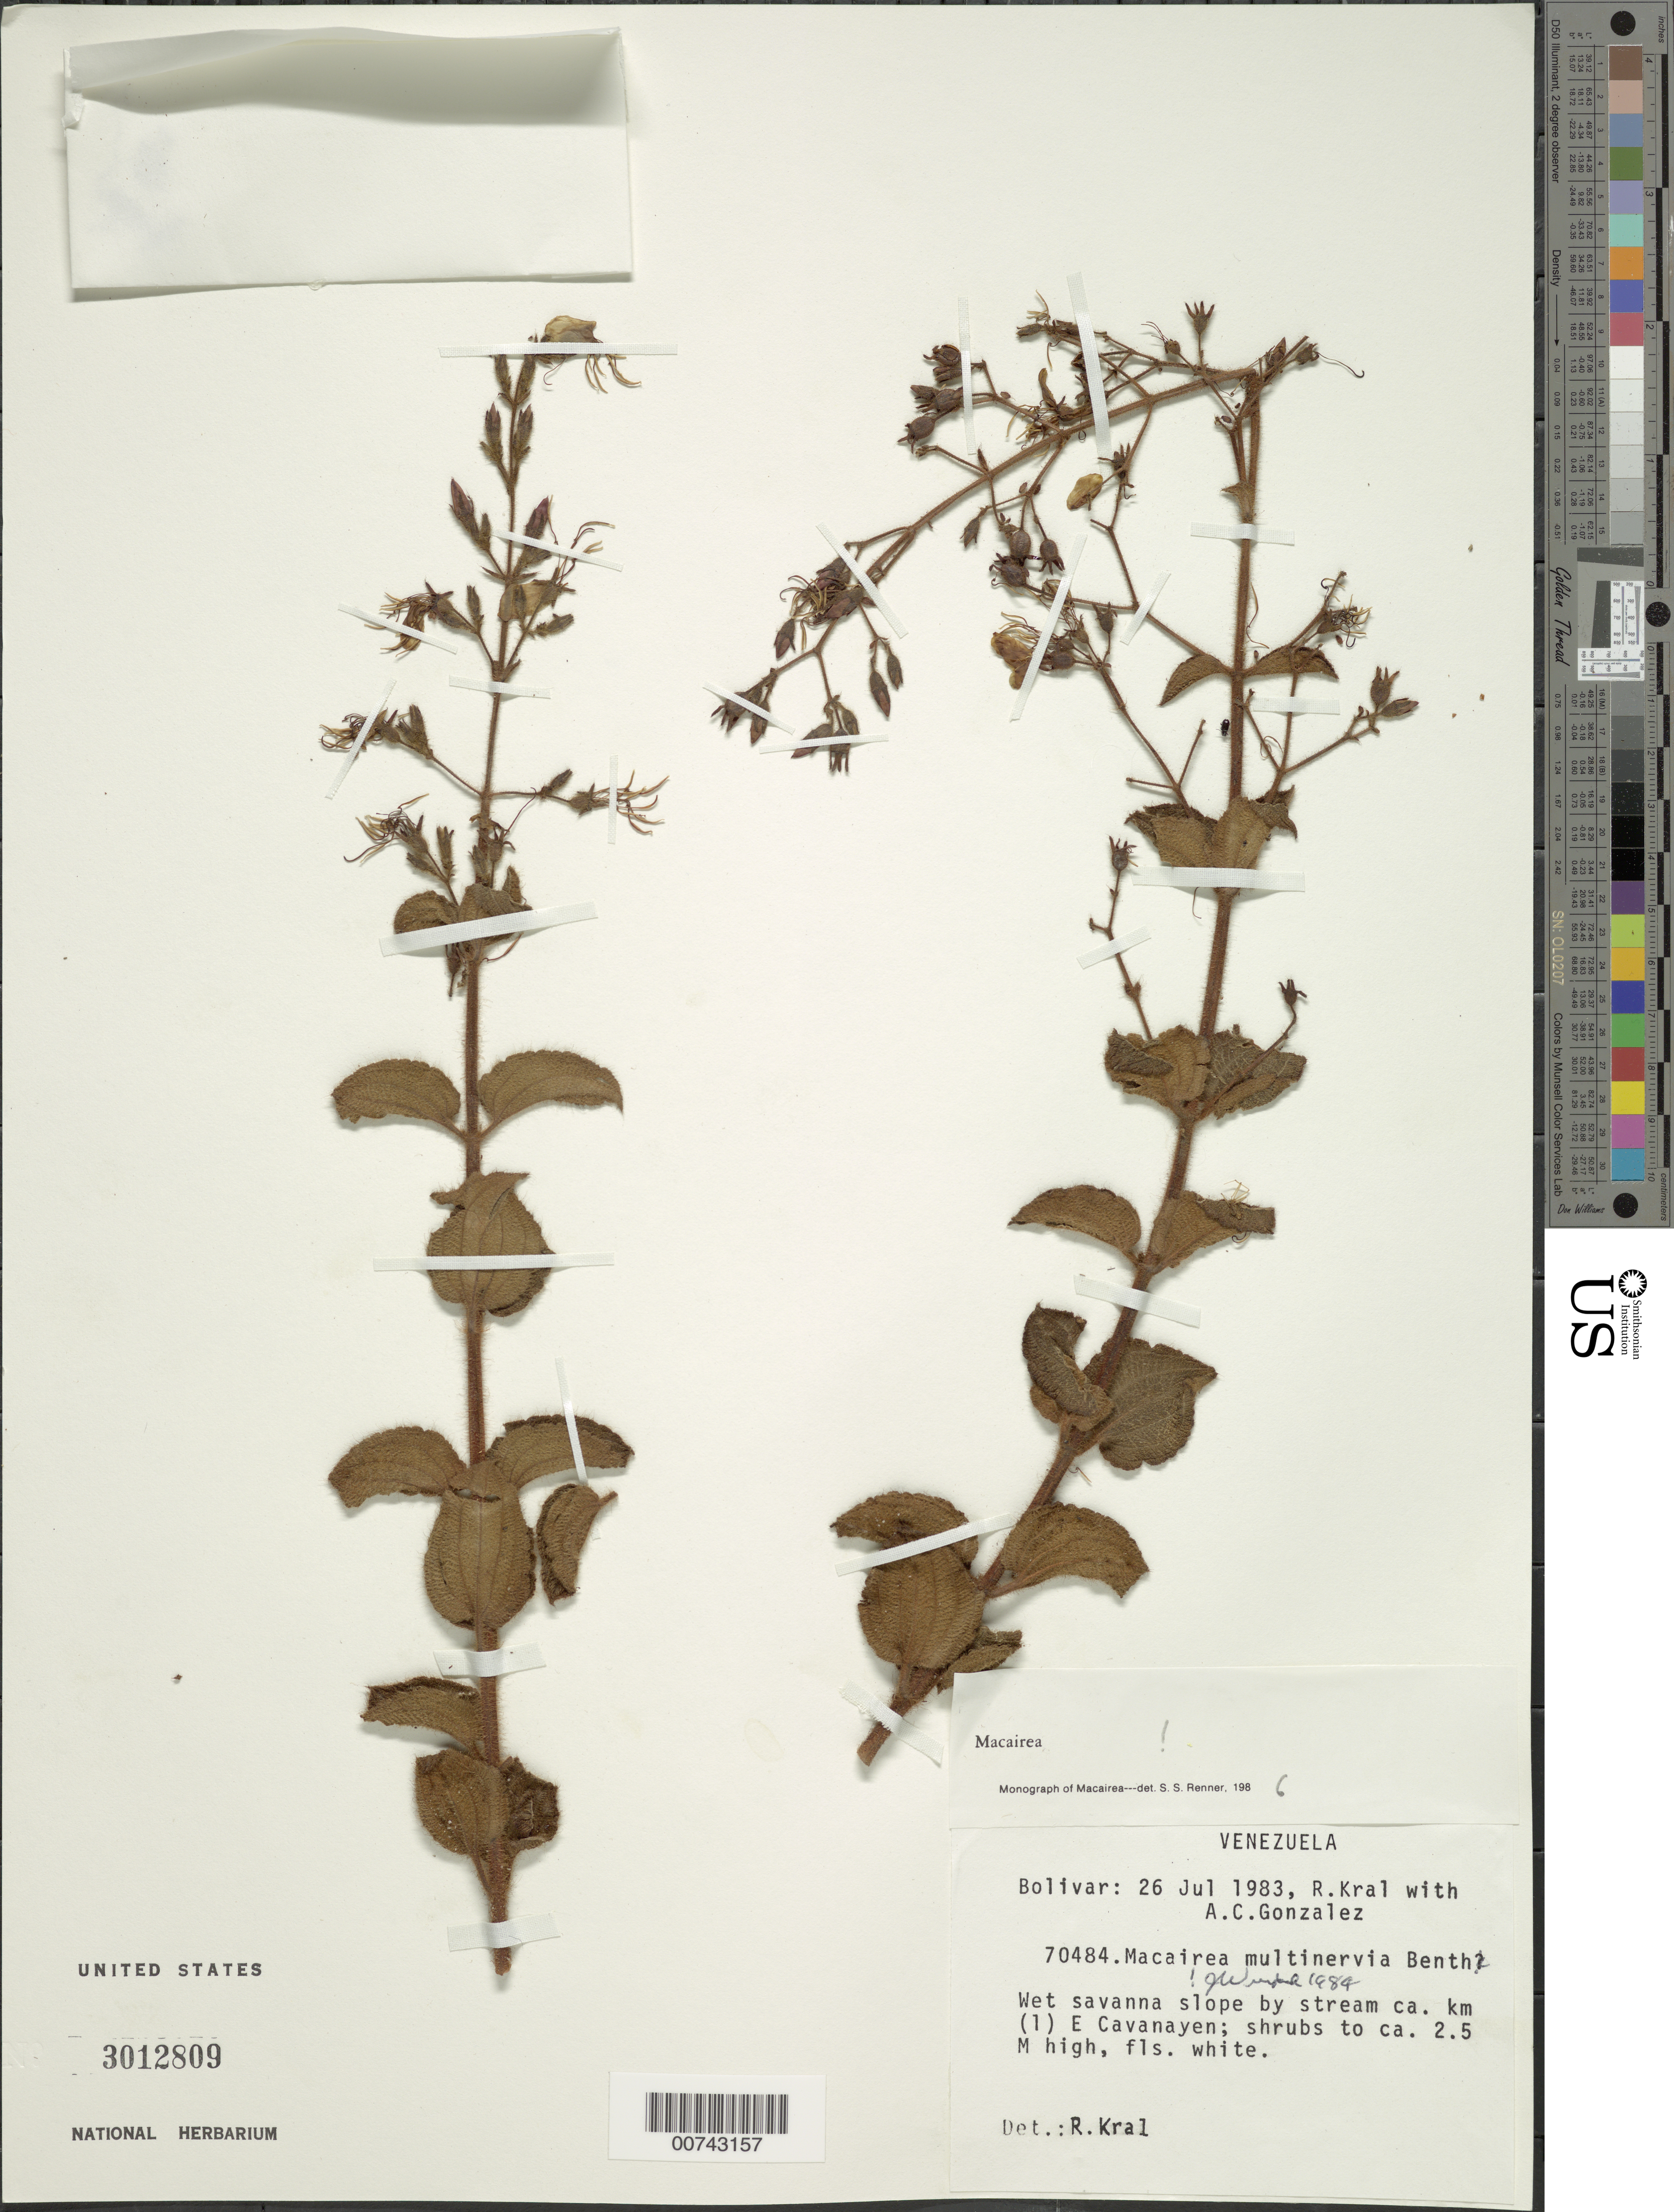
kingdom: Plantae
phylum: Tracheophyta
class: Magnoliopsida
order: Myrtales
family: Melastomataceae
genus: Macairea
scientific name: Macairea multinervia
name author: Benth.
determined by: Wurdack, John J., (US), US (UNITED STATES)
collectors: R. Kral & A. C. González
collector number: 70484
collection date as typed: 26-Jul-83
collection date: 1983-07-26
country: Venezuela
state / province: Bolívar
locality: Gran Sabana, Kavanayén, 1 km E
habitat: Wet savanna slope by stream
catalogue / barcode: US 3012809